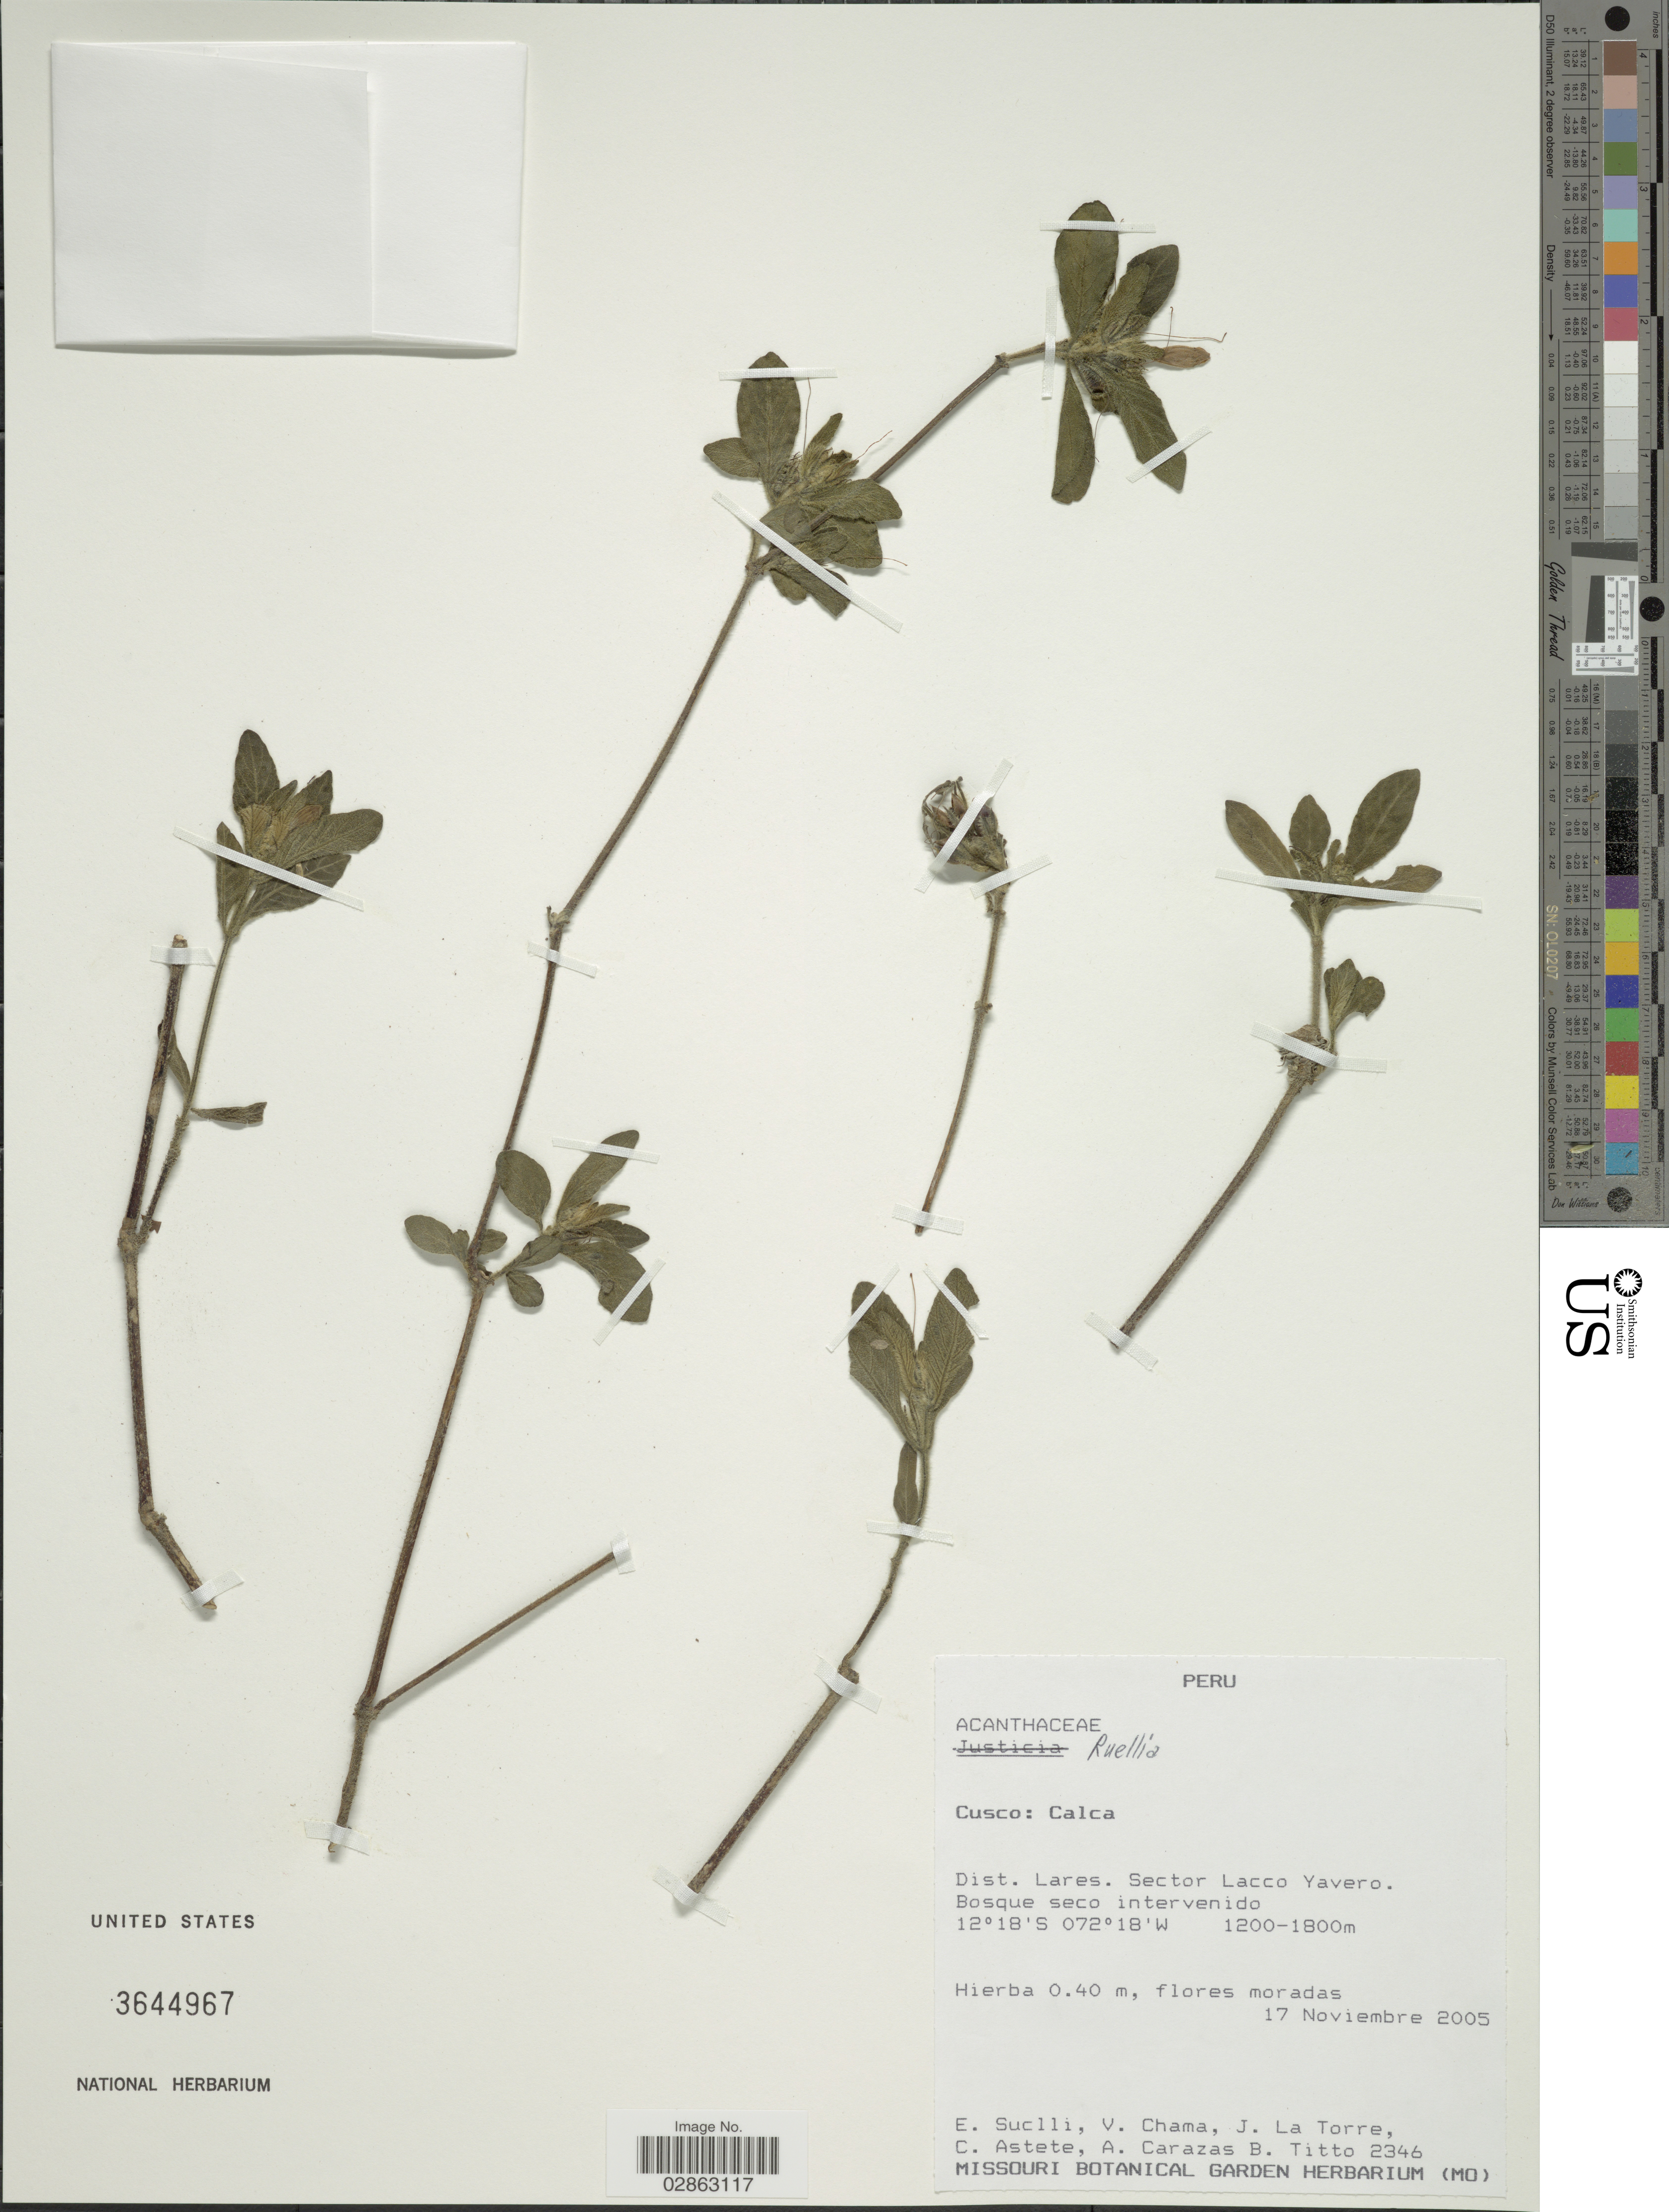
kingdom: Plantae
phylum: Tracheophyta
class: Magnoliopsida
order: Lamiales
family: Acanthaceae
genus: Ruellia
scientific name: Ruellia sp.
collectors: E. Suclli, V. Chama, J. La Torre, C. Astete & et al.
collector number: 2346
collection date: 2005-11-17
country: Peru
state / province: Cusco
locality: Calca. Dist. Lares. Sector Lacco Yavero.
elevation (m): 1200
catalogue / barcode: US 3644967